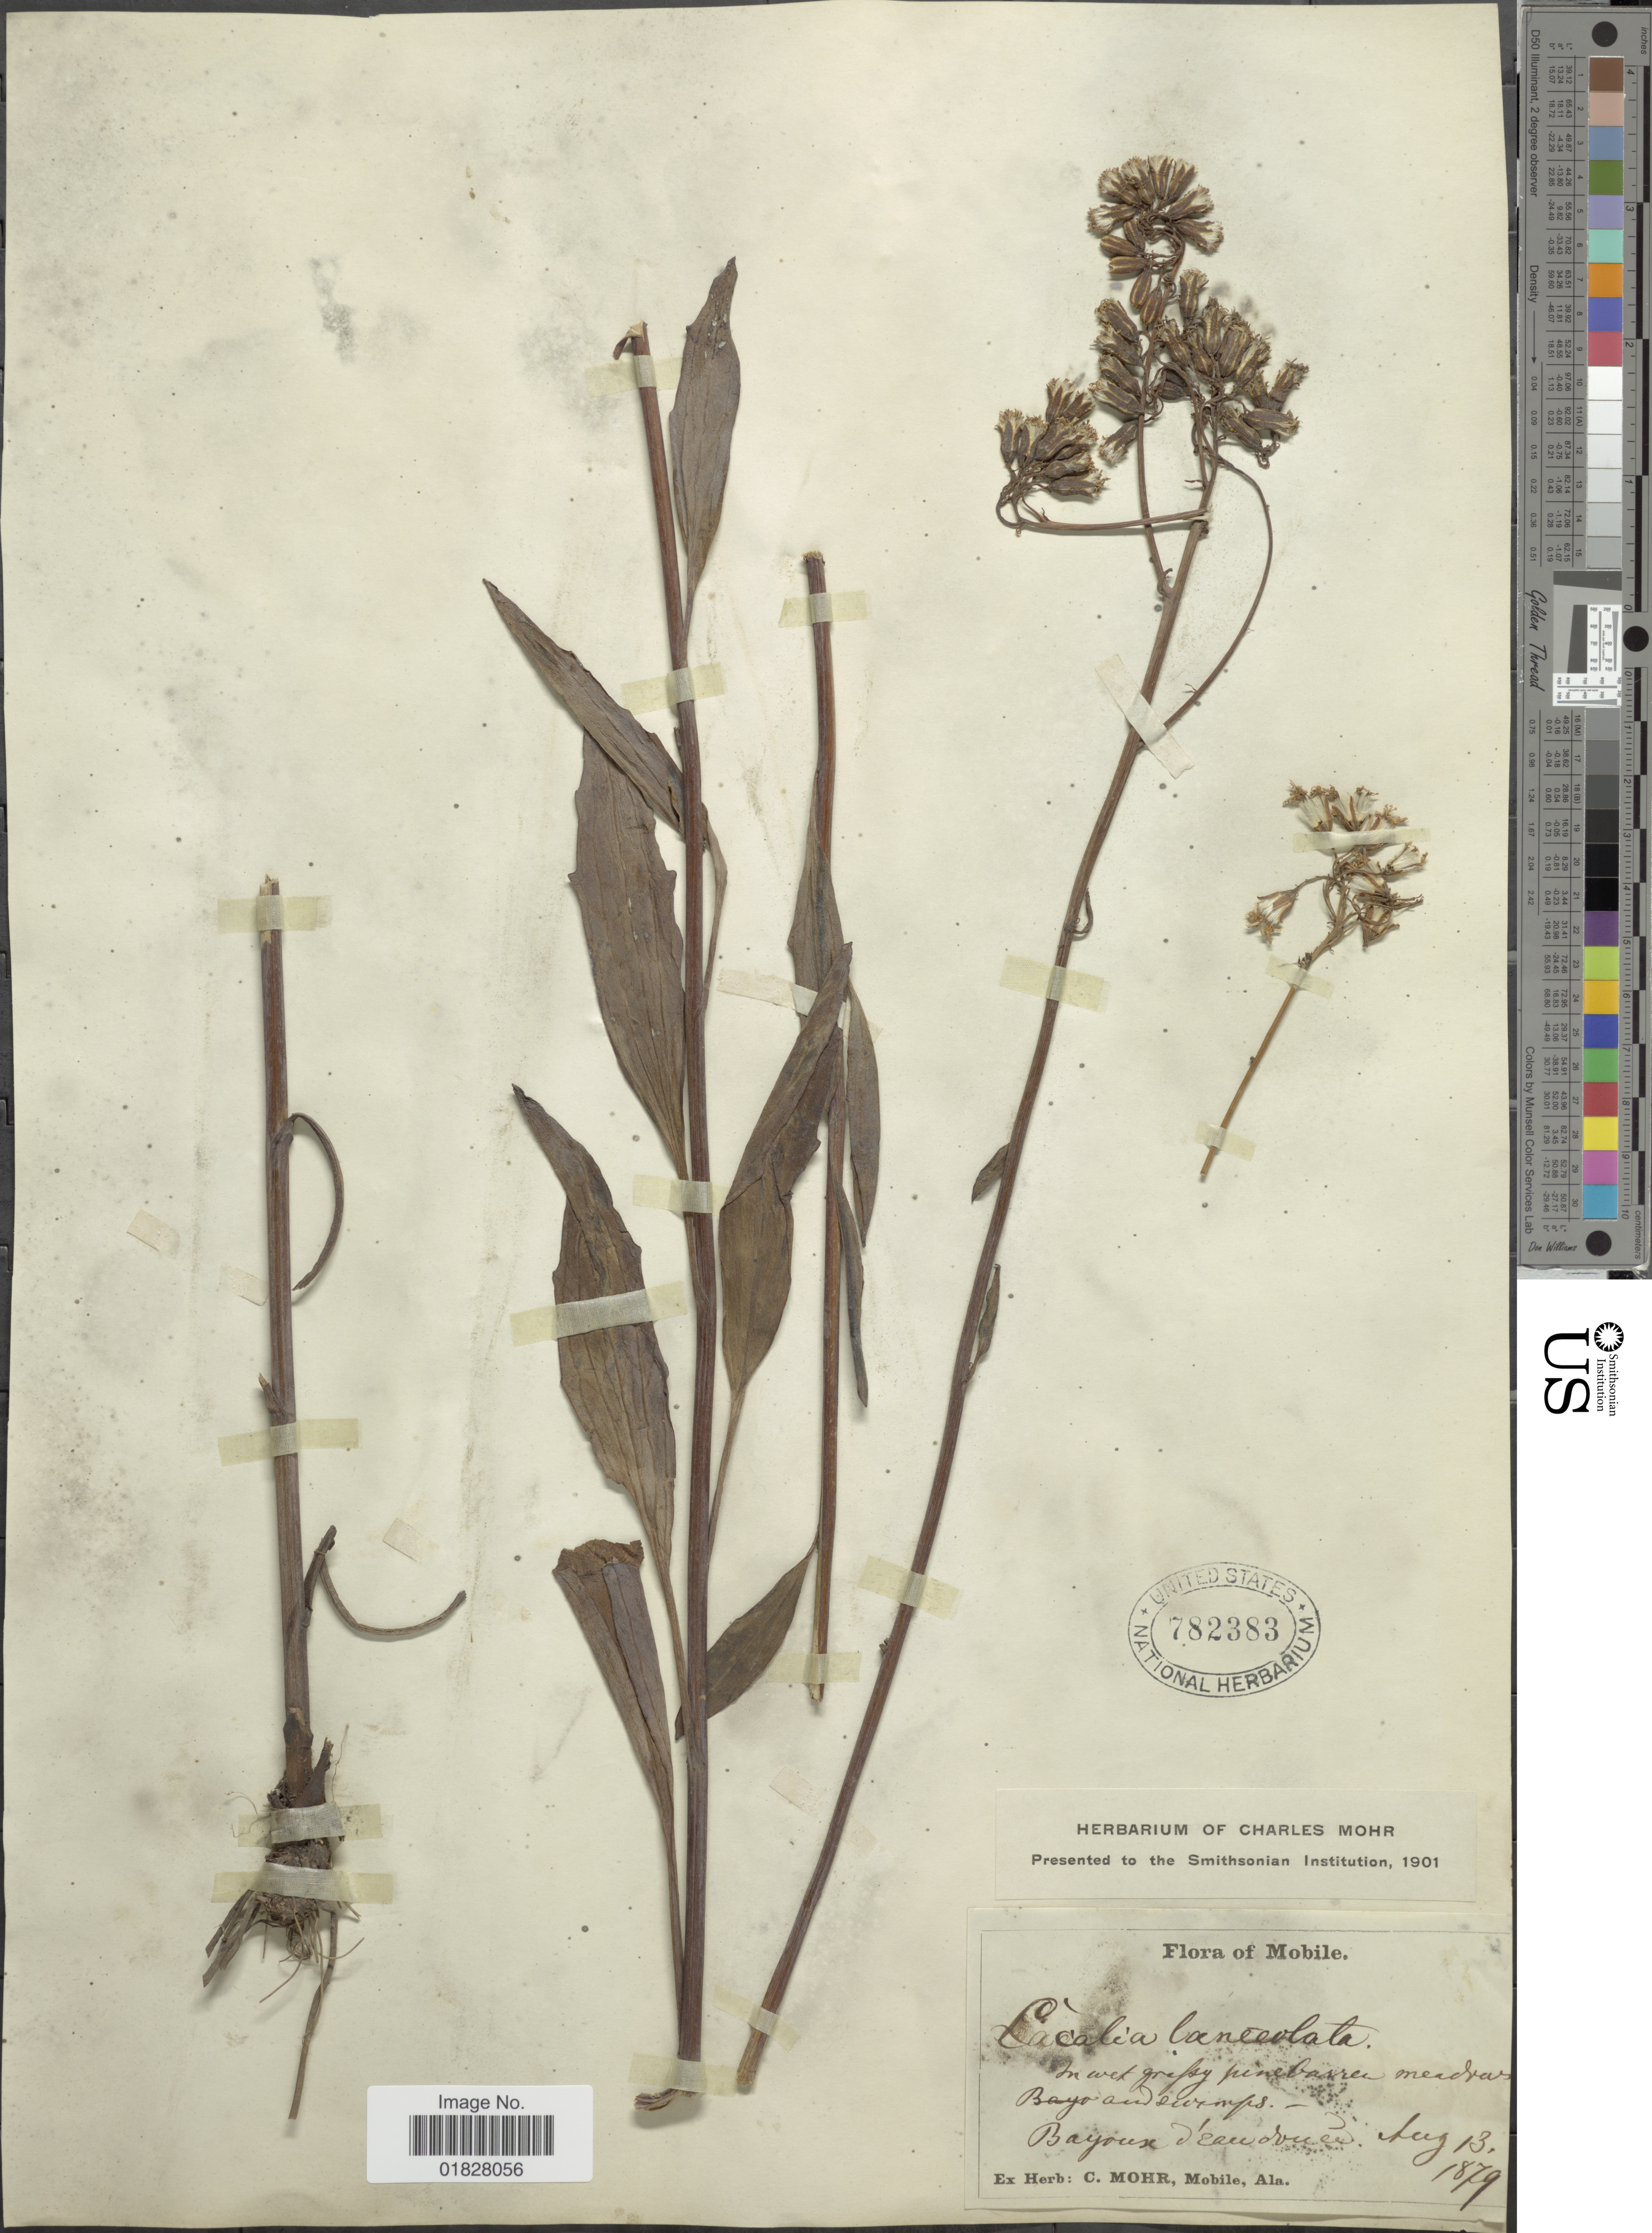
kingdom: Plantae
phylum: Tracheophyta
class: Magnoliopsida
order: Asterales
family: Asteraceae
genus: Arnoglossum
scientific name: Arnoglossum ovatum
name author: (Walter) H. Rob.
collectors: ex herb. C. Mohr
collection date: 1879-08-13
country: United States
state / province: Alabama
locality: Mobile. In wet grassy pine barren meadows and swamps. Bayoux d'Eau donce [interpreted].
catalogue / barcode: US 782383